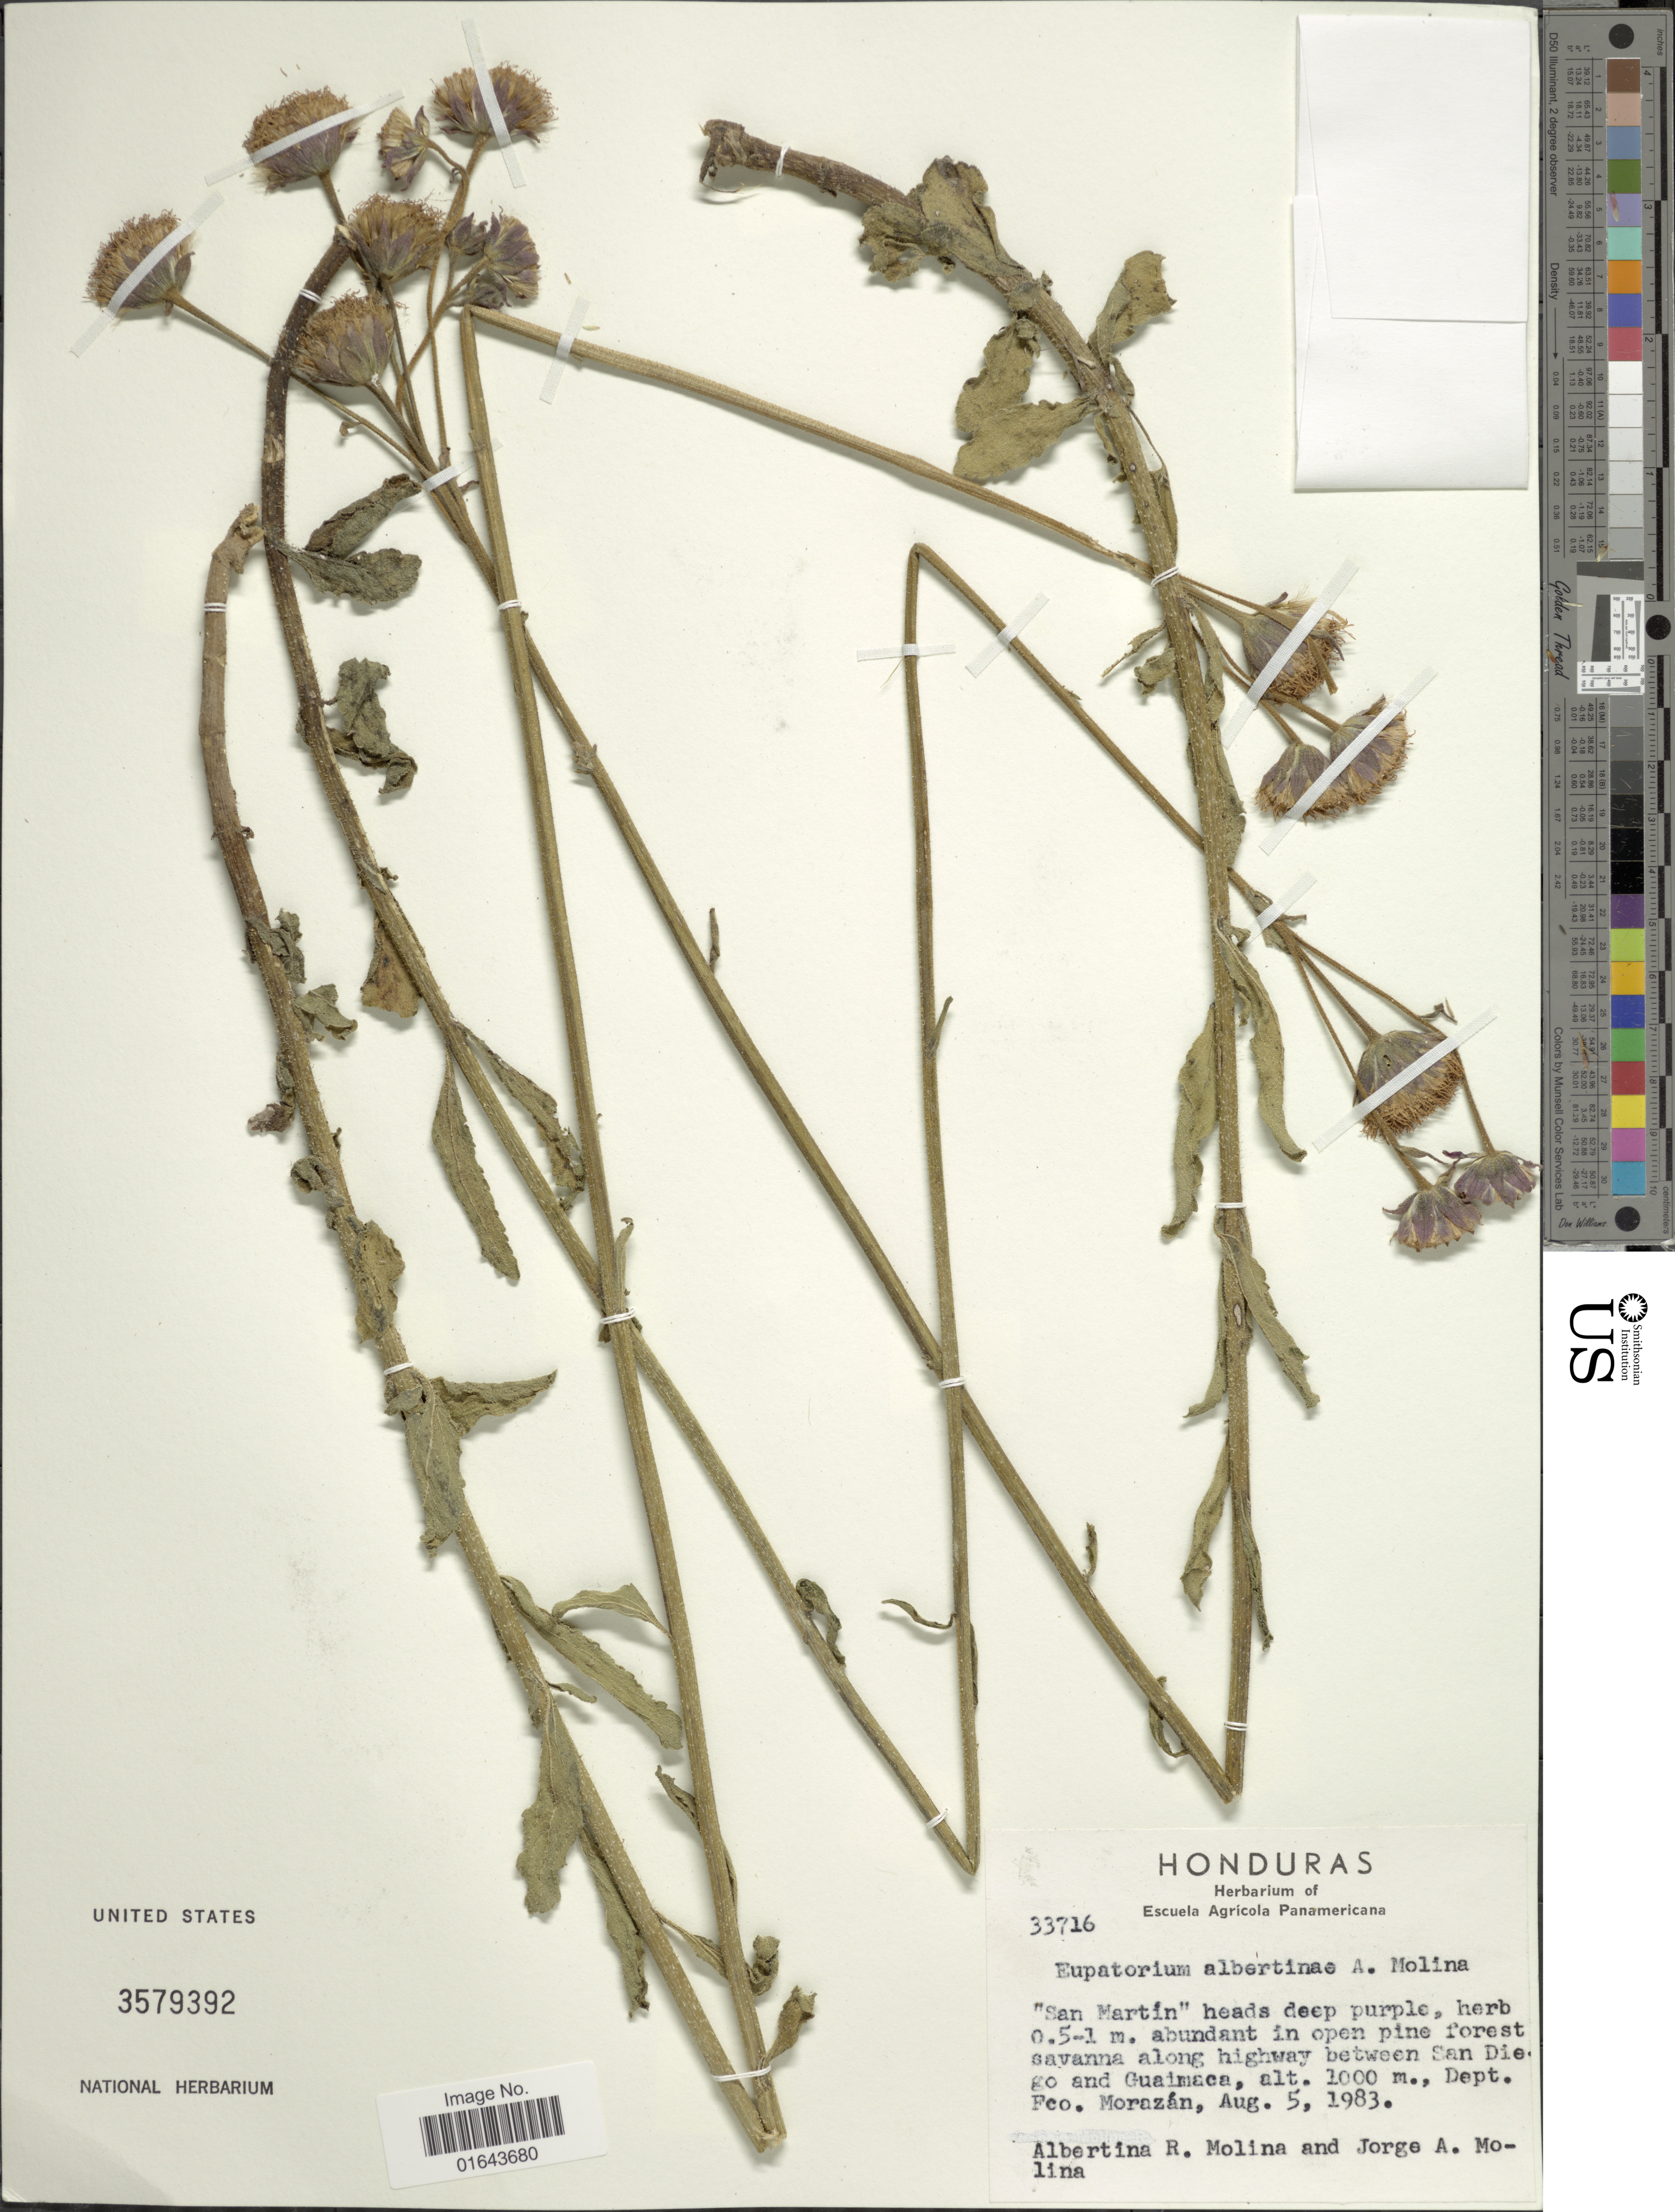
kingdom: Plantae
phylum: Tracheophyta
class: Magnoliopsida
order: Asterales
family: Asteraceae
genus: Campuloclinium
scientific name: Campuloclinium macrocephalum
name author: (Less.) DC.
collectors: A. R. Molina & J. A. Molina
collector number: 33716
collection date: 1983-08-05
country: Honduras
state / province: Fco. Morazán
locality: Abundant in open pine forest savanna along highway between San Diego and Guaimaca. Fco. Morazán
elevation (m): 1000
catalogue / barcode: US 3579392